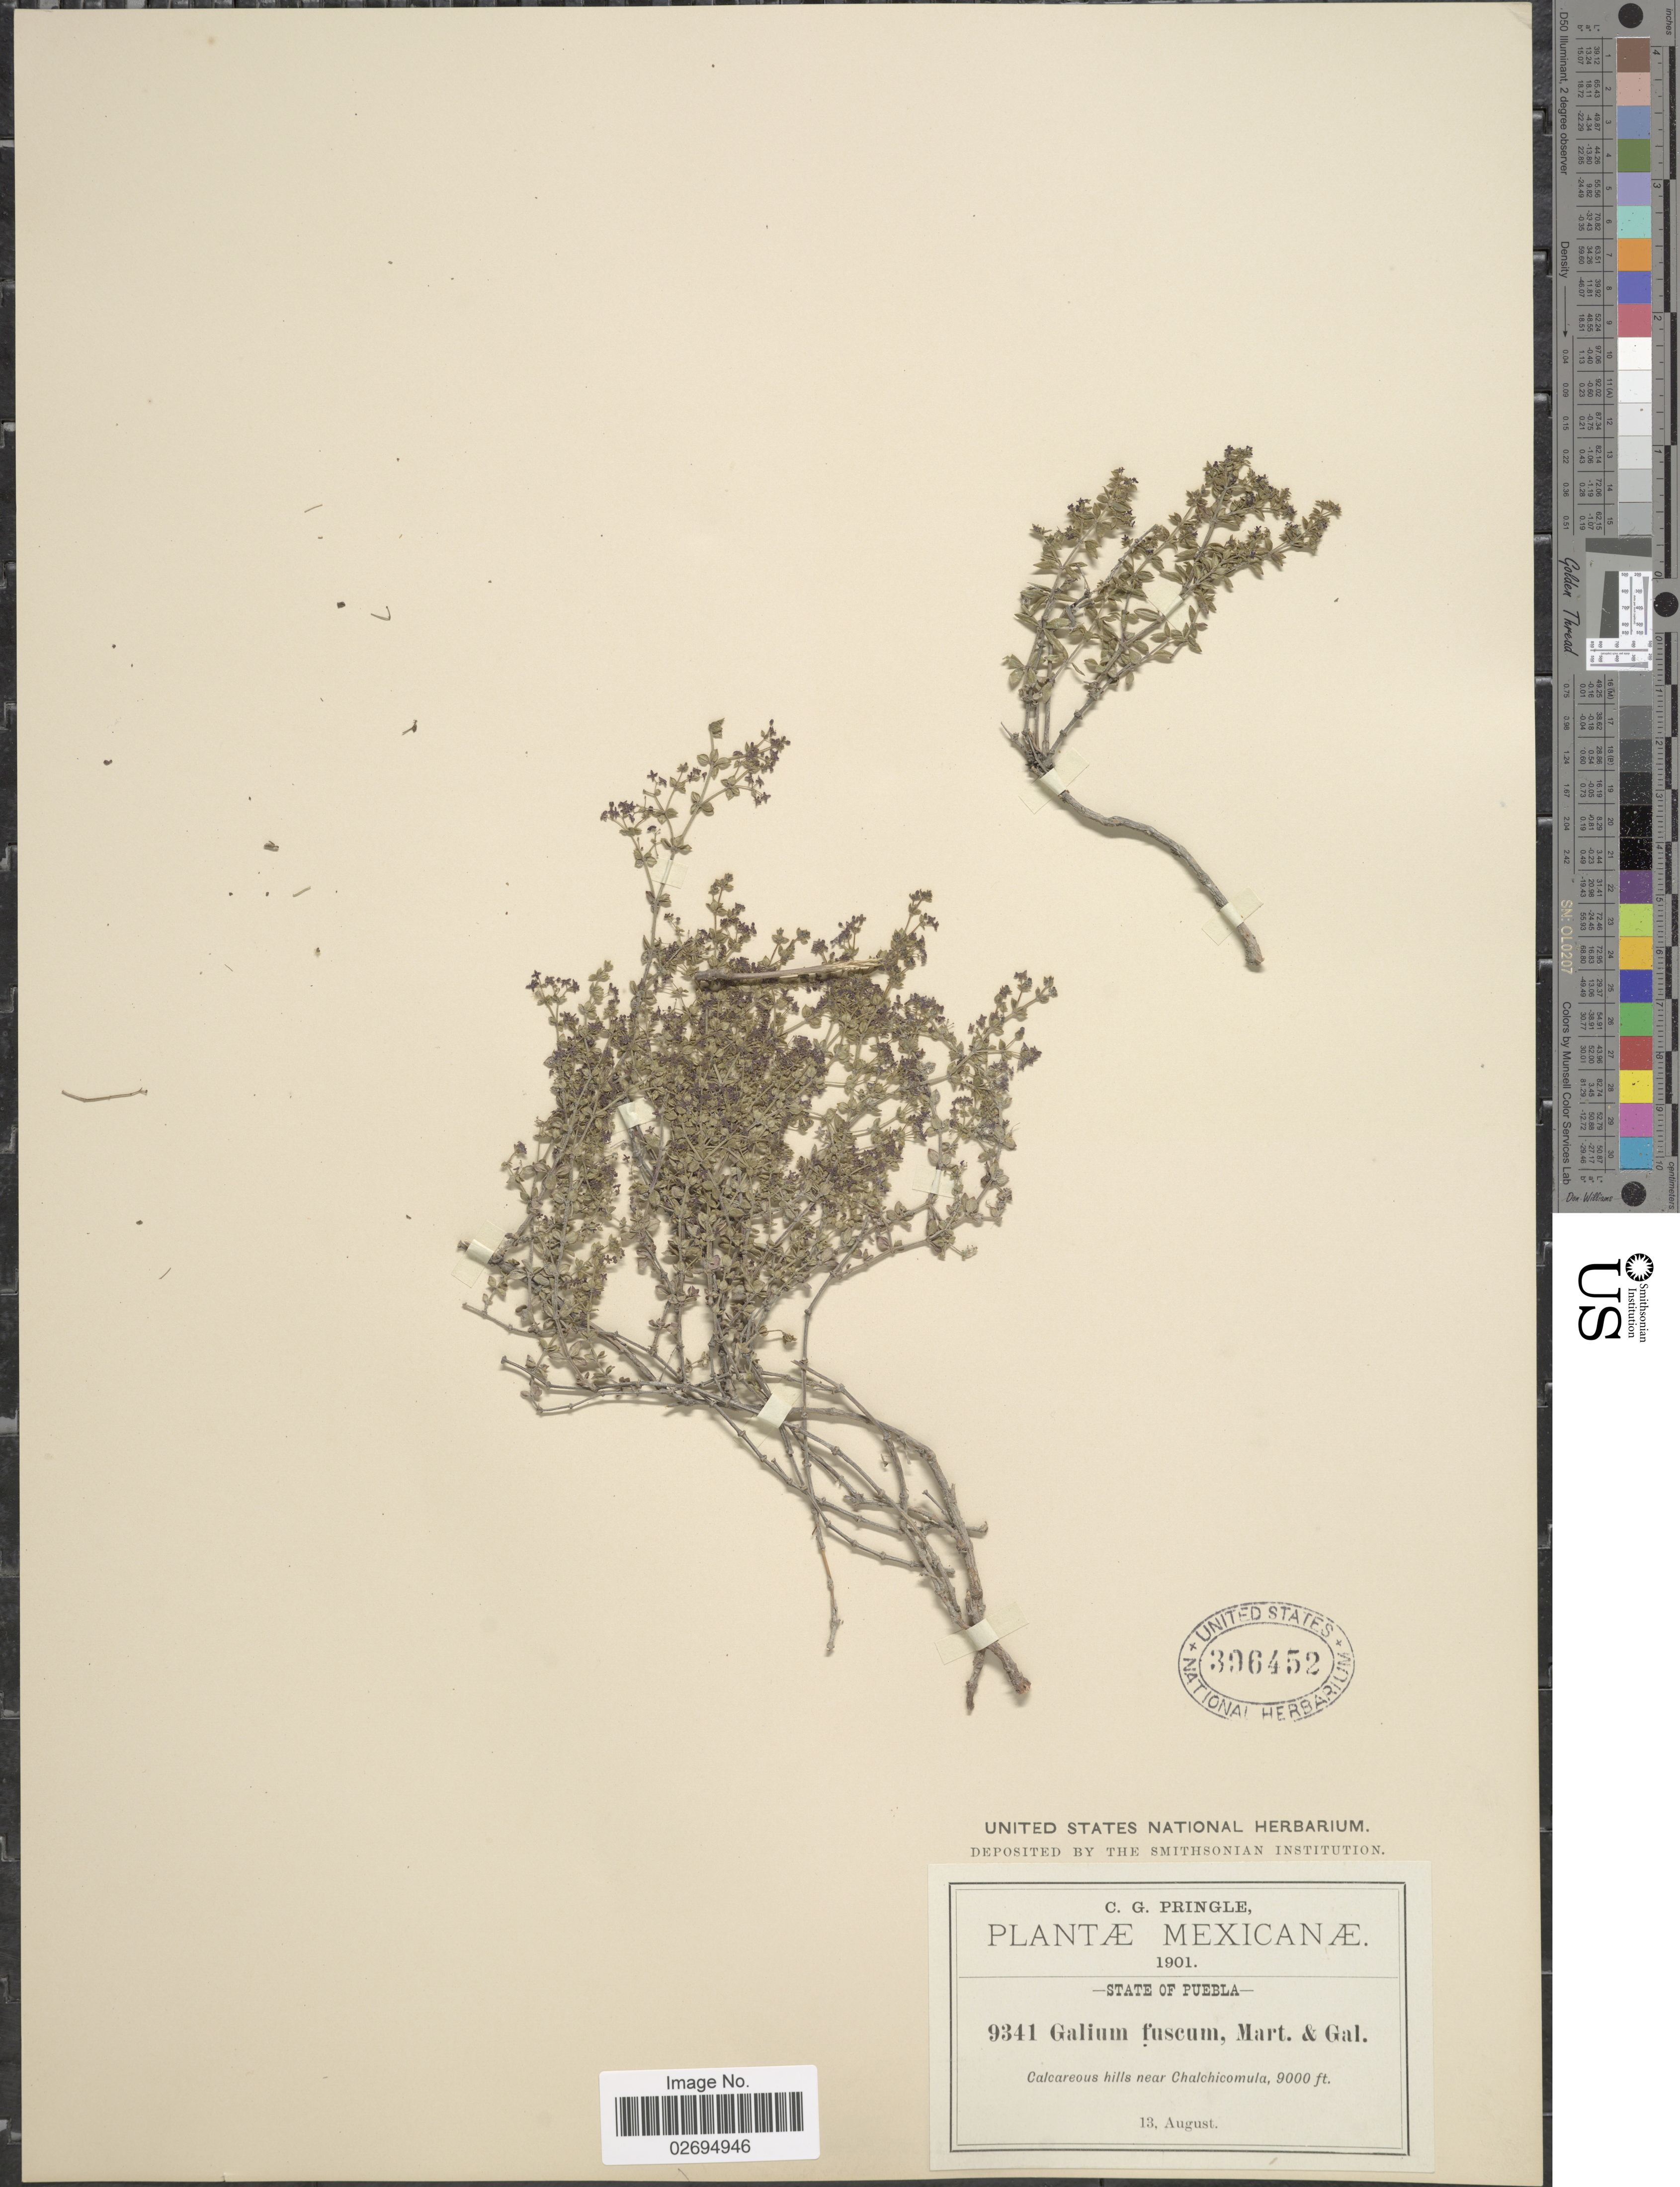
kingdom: Plantae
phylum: Tracheophyta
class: Magnoliopsida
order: Gentianales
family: Rubiaceae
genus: Galium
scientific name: Galium fuscum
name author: M. Martens & Galeotti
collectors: C. G. Pringle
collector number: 9341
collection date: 1901-08-13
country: Mexico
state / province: Puebla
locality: Calcareous hills near Chalchicomula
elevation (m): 2743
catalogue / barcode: US 396452